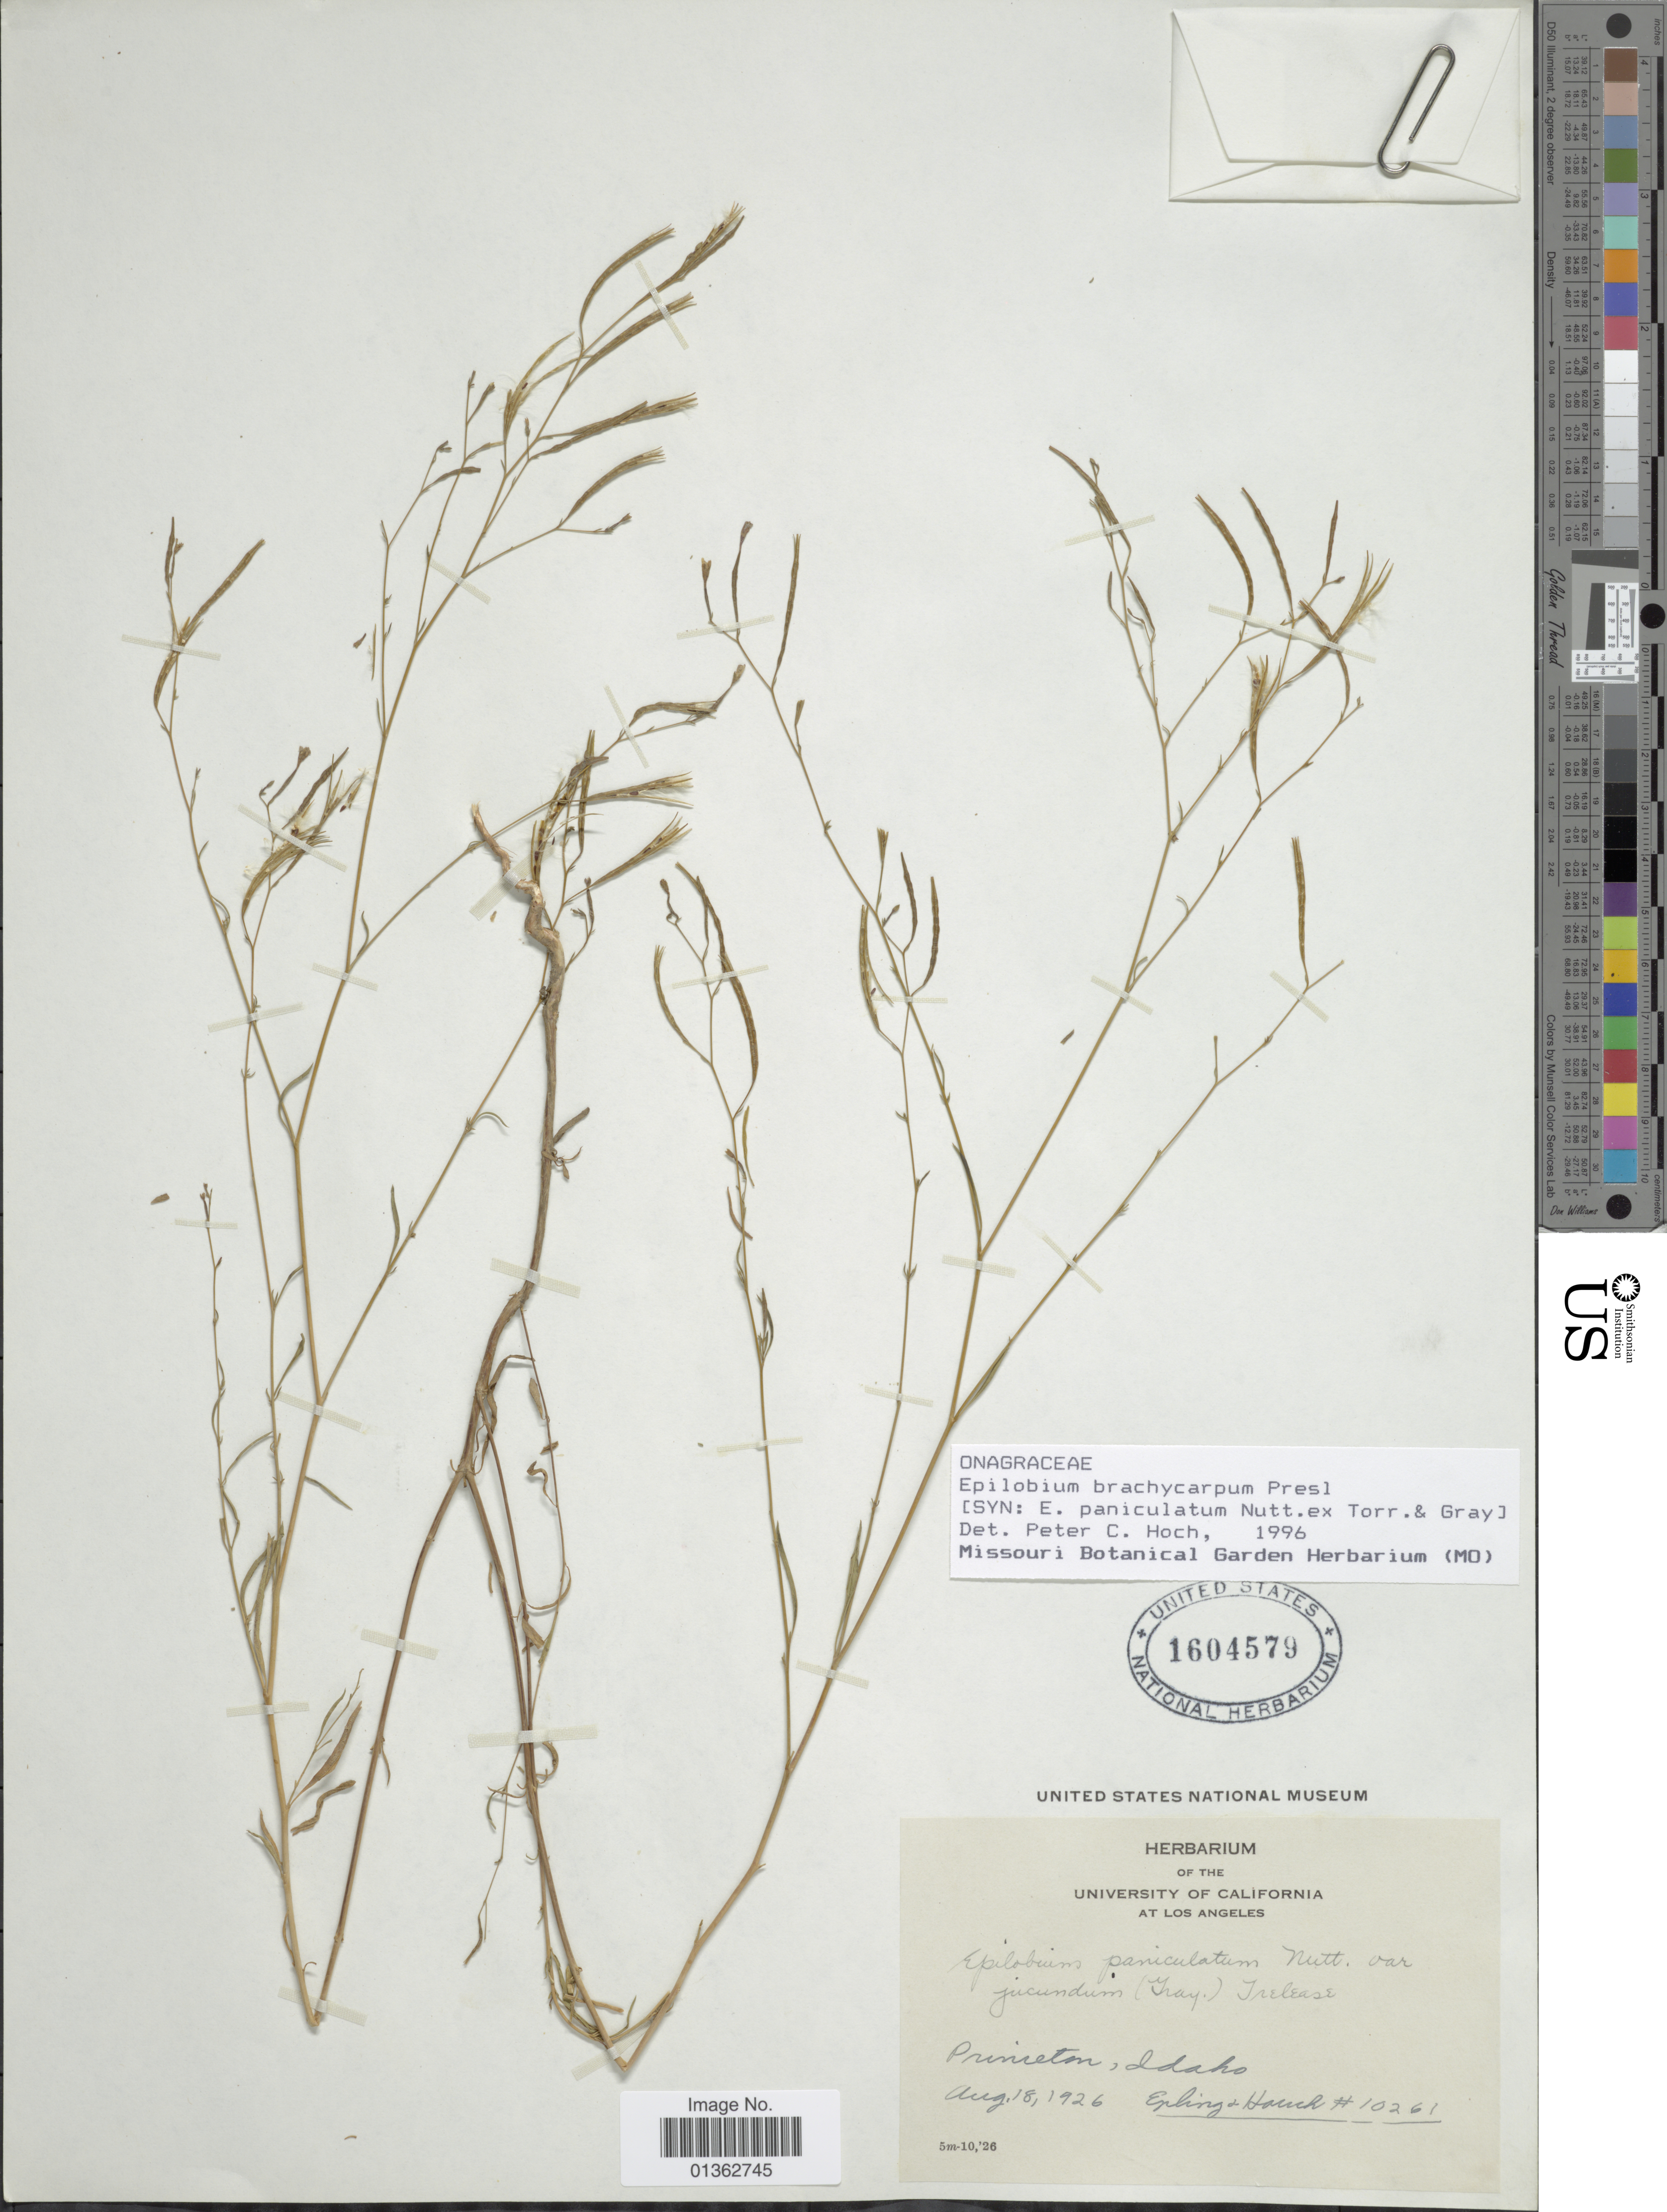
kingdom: Plantae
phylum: Tracheophyta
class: Magnoliopsida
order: Myrtales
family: Onagraceae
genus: Epilobium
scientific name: Epilobium brachycarpum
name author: C. Presl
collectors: -- Epling & -. Hauch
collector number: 10261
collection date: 1926-08-18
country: United States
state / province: Idaho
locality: Princeton.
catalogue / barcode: US 1604579